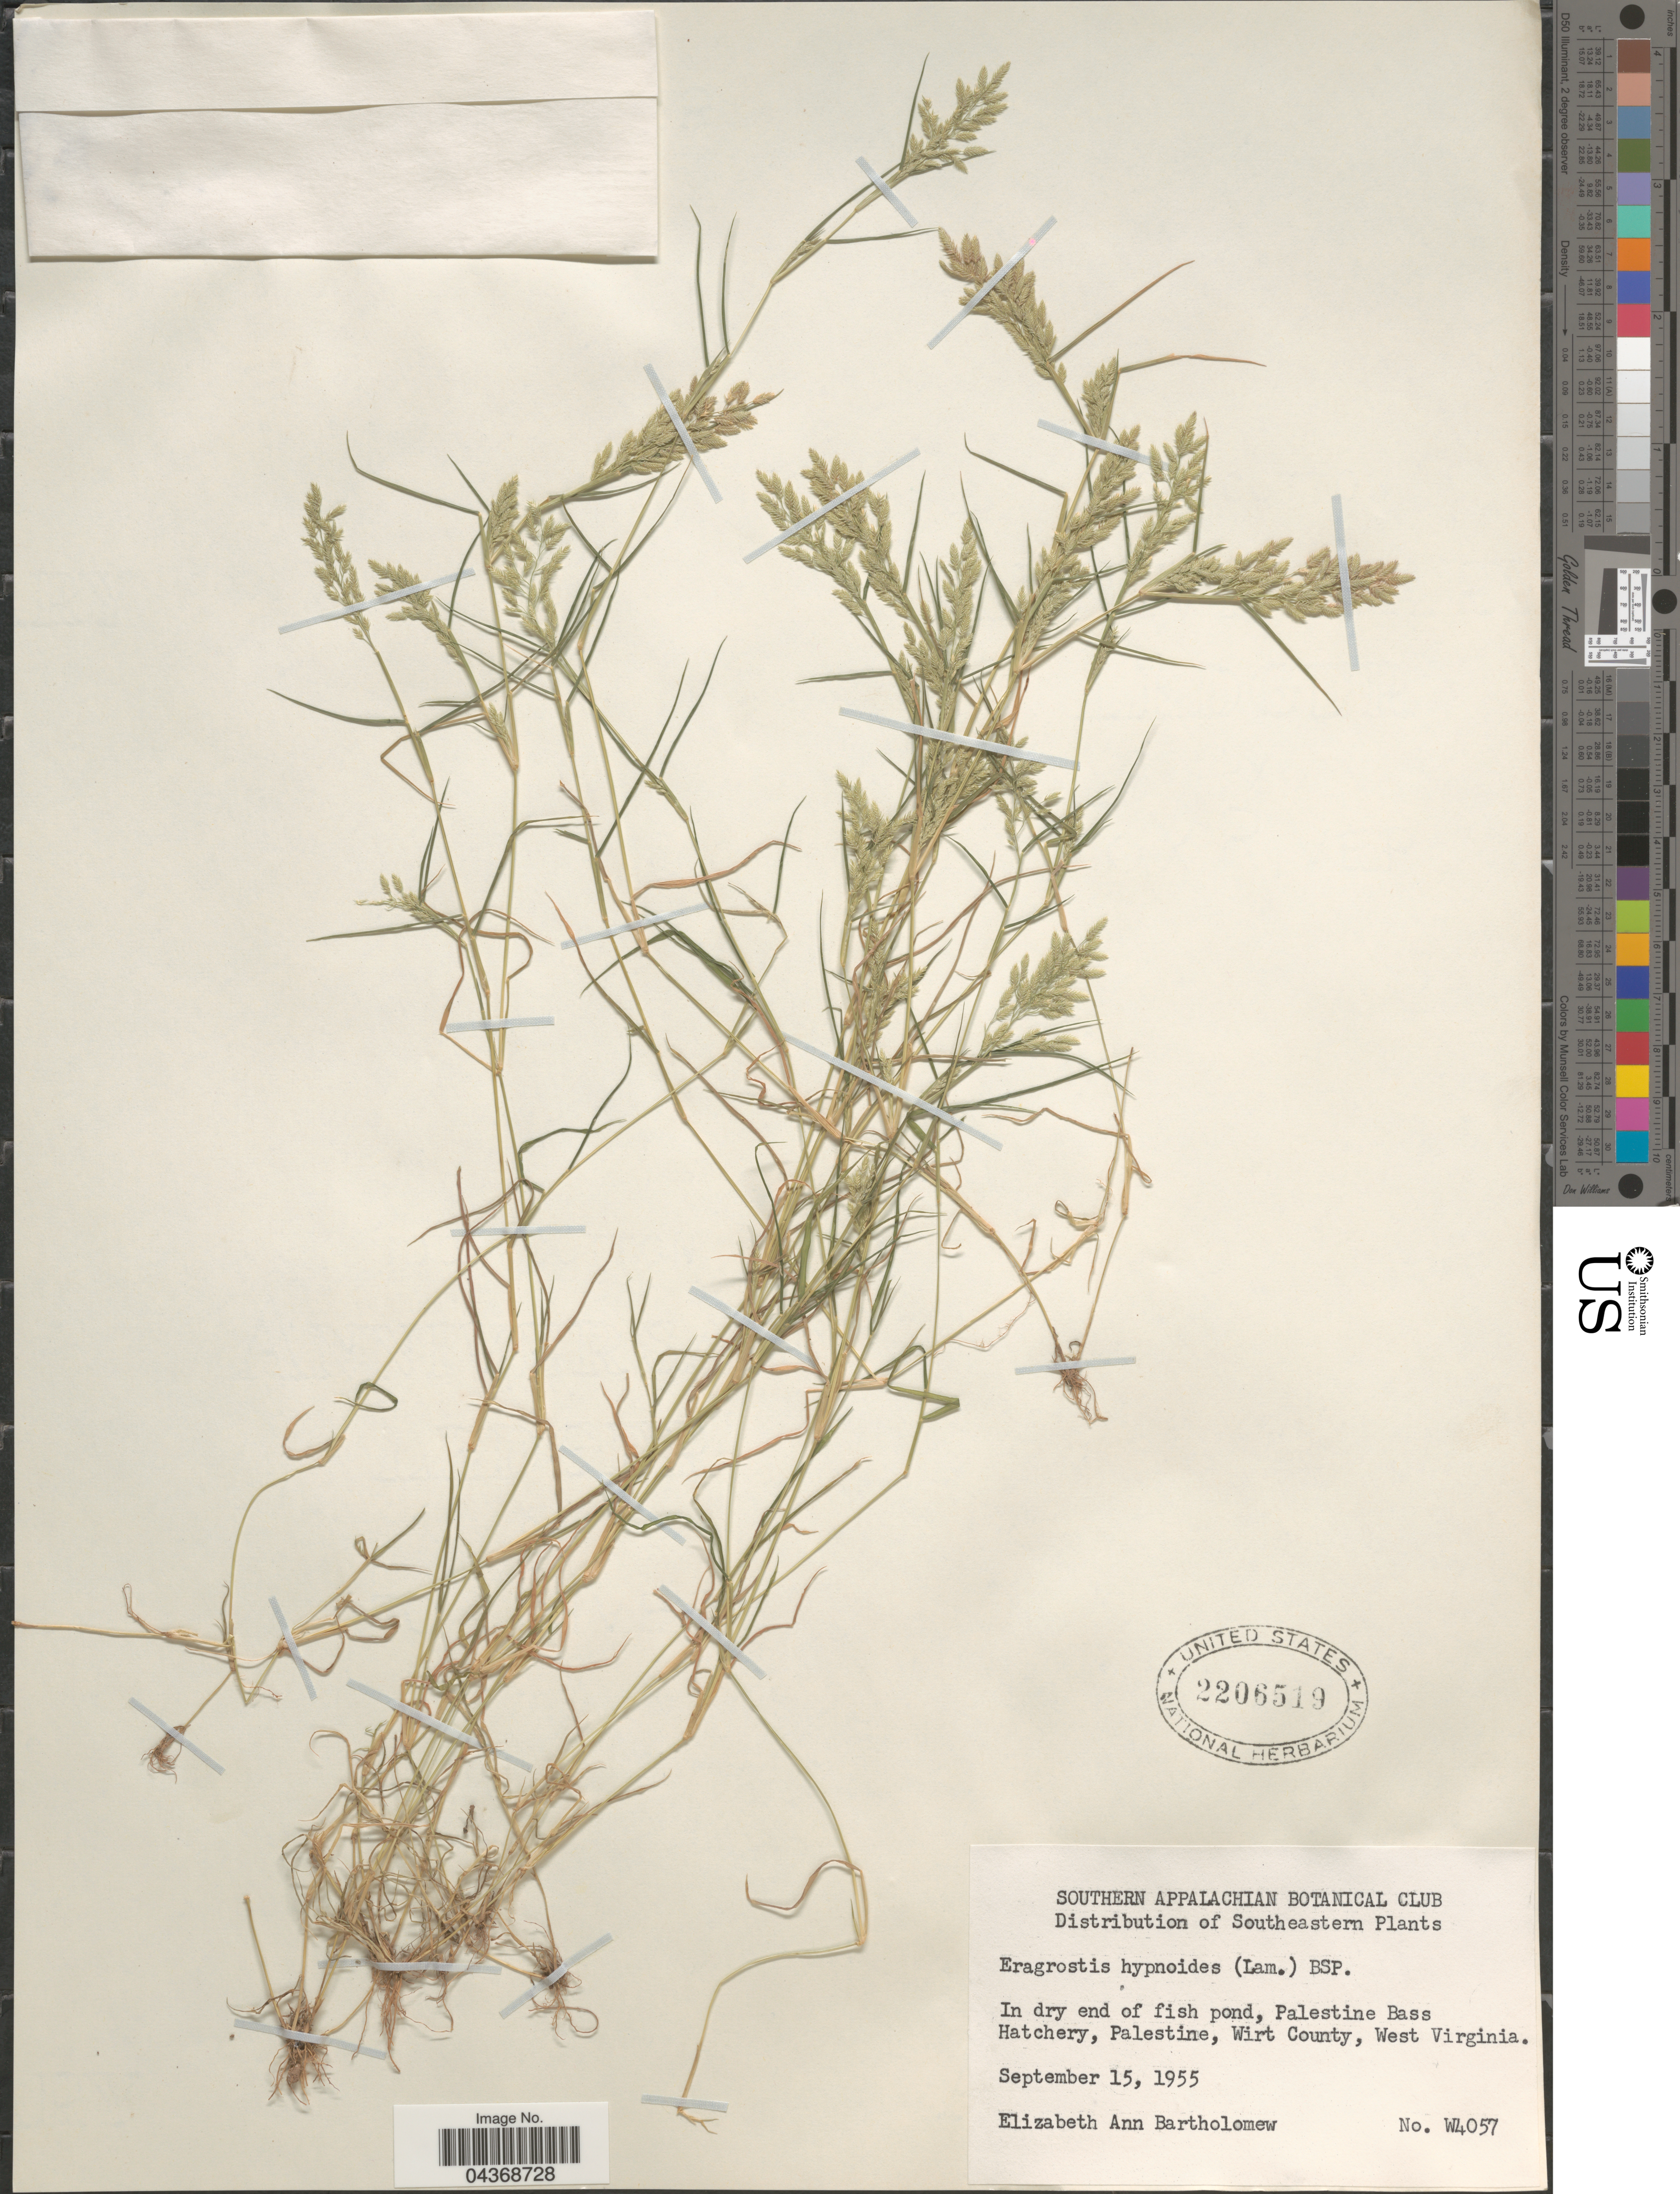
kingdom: Plantae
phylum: Tracheophyta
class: Liliopsida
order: Poales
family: Poaceae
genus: Eragrostis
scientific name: Eragrostis hypnoides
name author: (Lam.) Britton, Stearns & Poggenb.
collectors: E. Bartholomew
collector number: W4057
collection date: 1955-09-15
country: United States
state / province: West Virginia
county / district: Wirt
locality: Southeastern. In dry end of fish pond, Palestine Bass Hatchery, Palestine, Wirt County.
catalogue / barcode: US 2206519